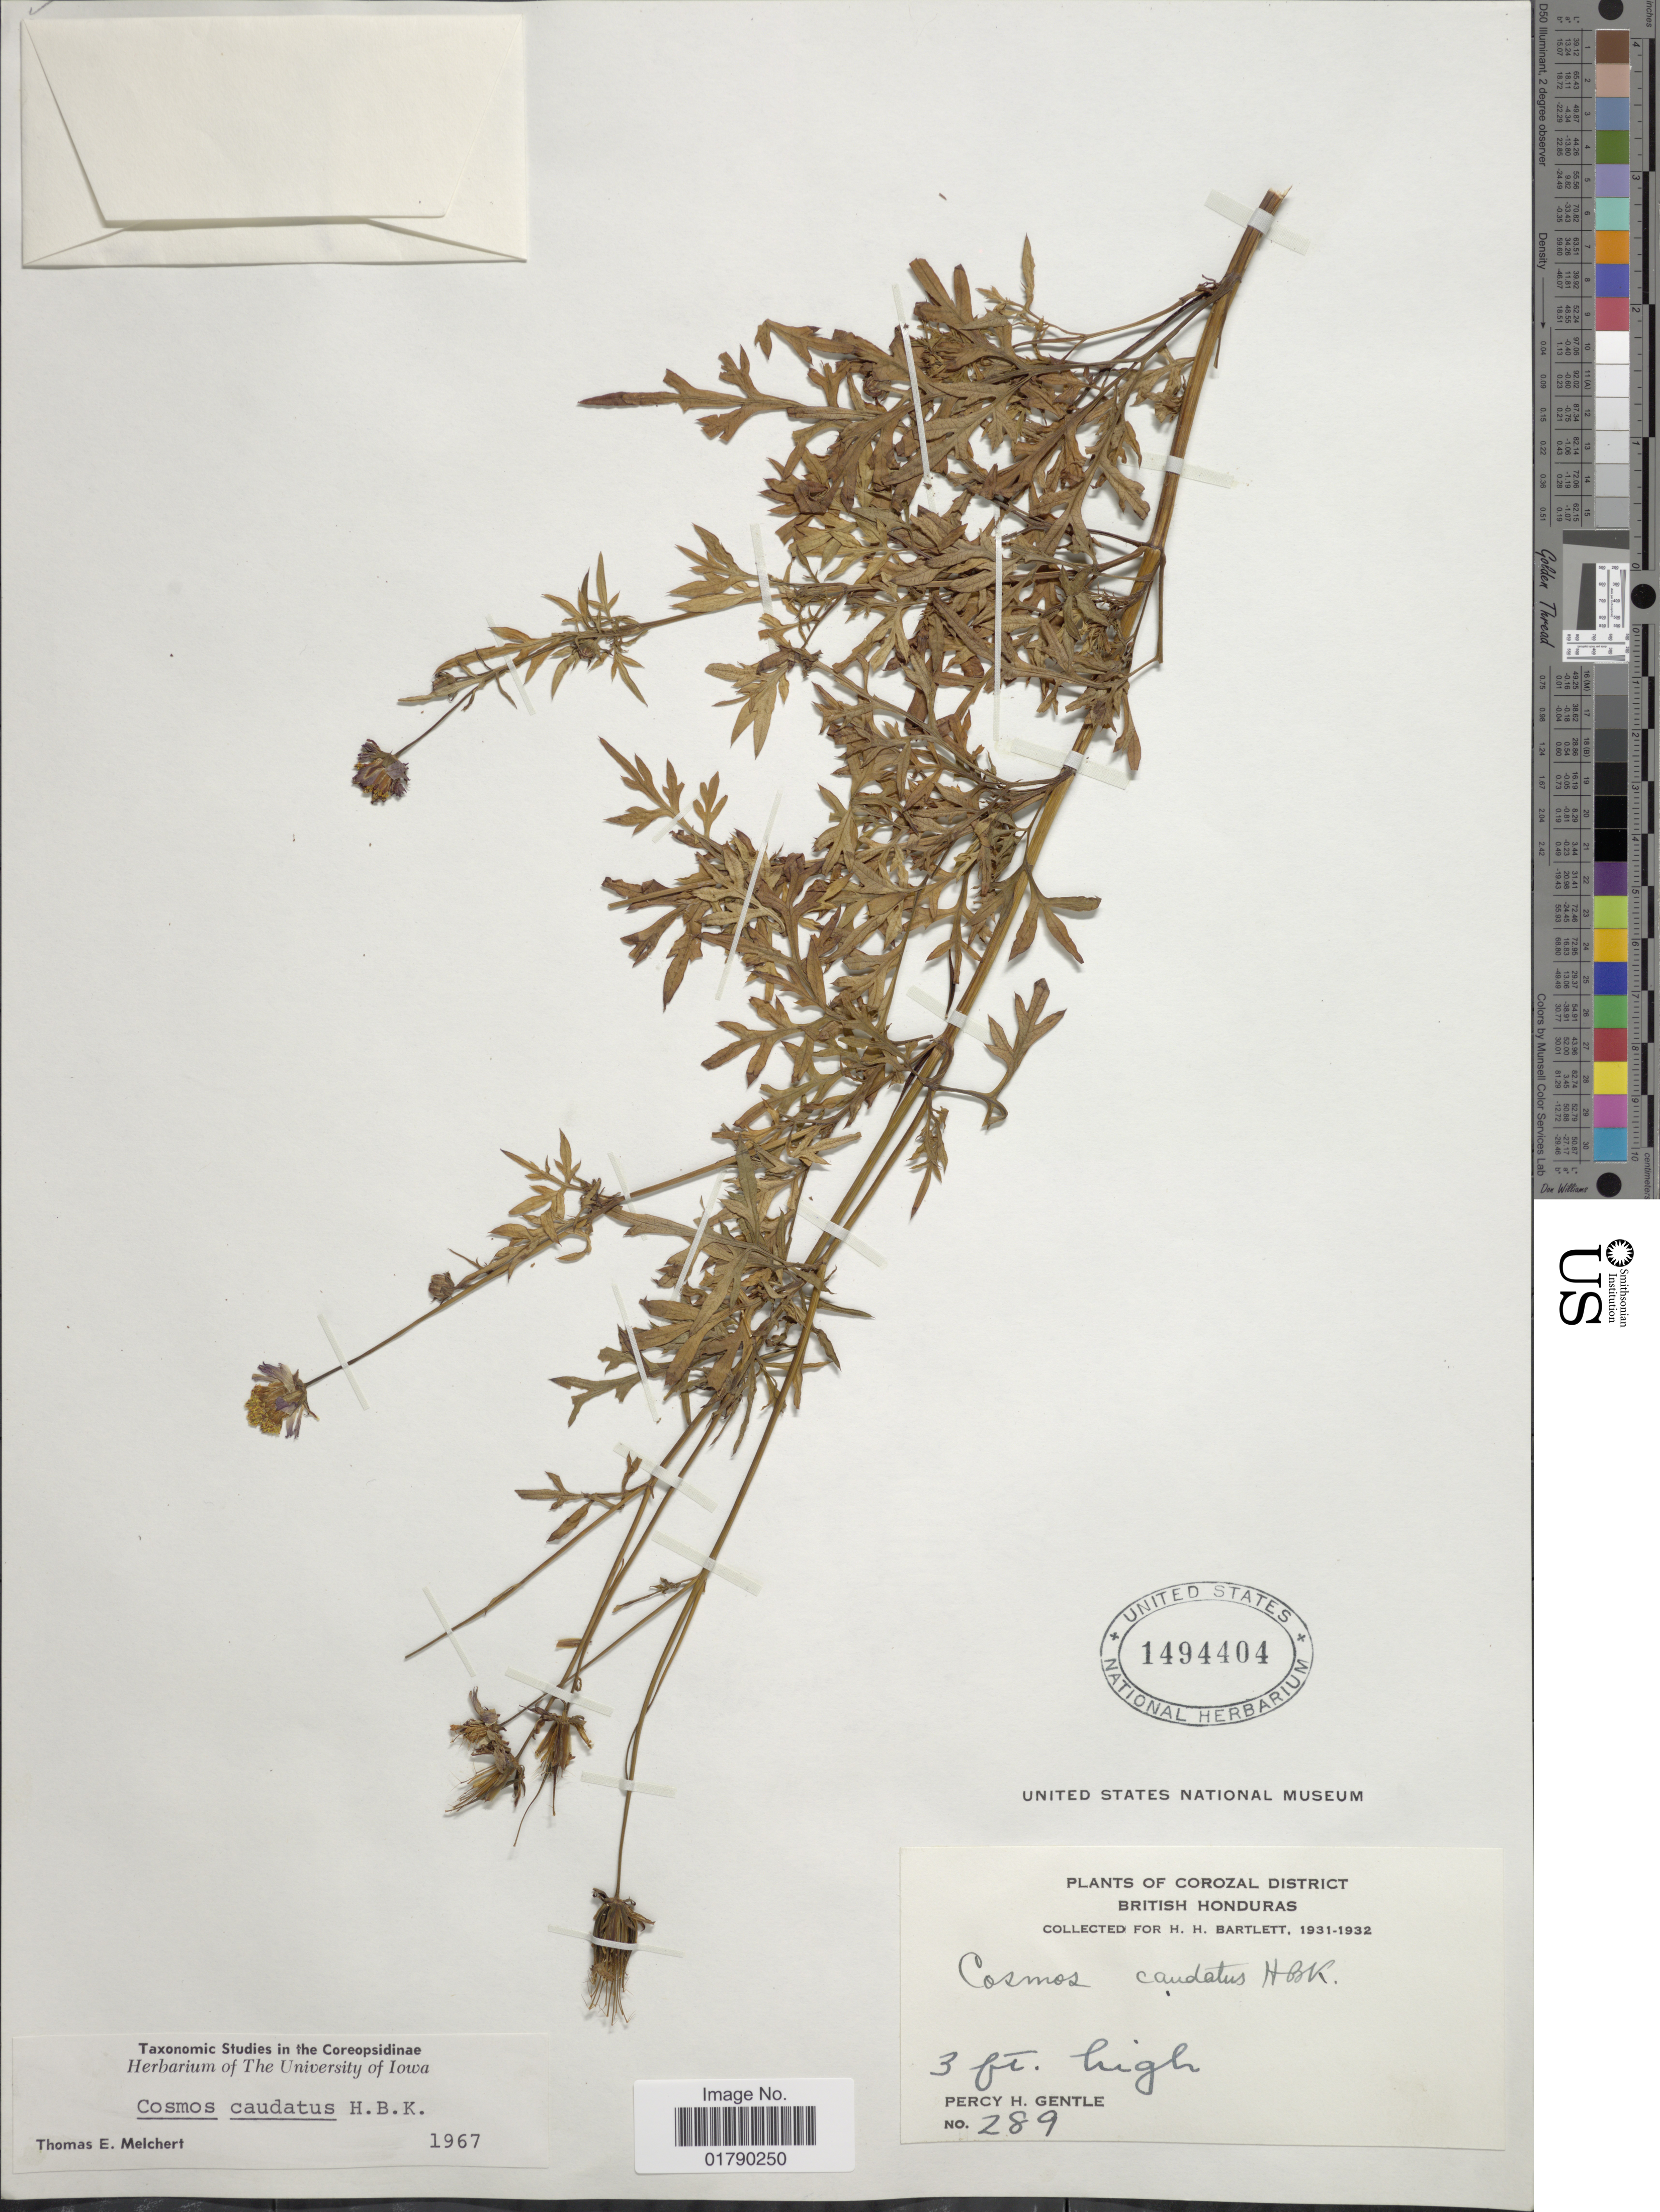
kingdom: Plantae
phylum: Tracheophyta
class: Magnoliopsida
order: Asterales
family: Asteraceae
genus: Cosmos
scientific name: Cosmos caudatus var. exaristatus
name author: Sherff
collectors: P. H. Gentle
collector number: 289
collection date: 1931/1932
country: Belize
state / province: Corozal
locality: British Honduras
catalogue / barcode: US 1494404